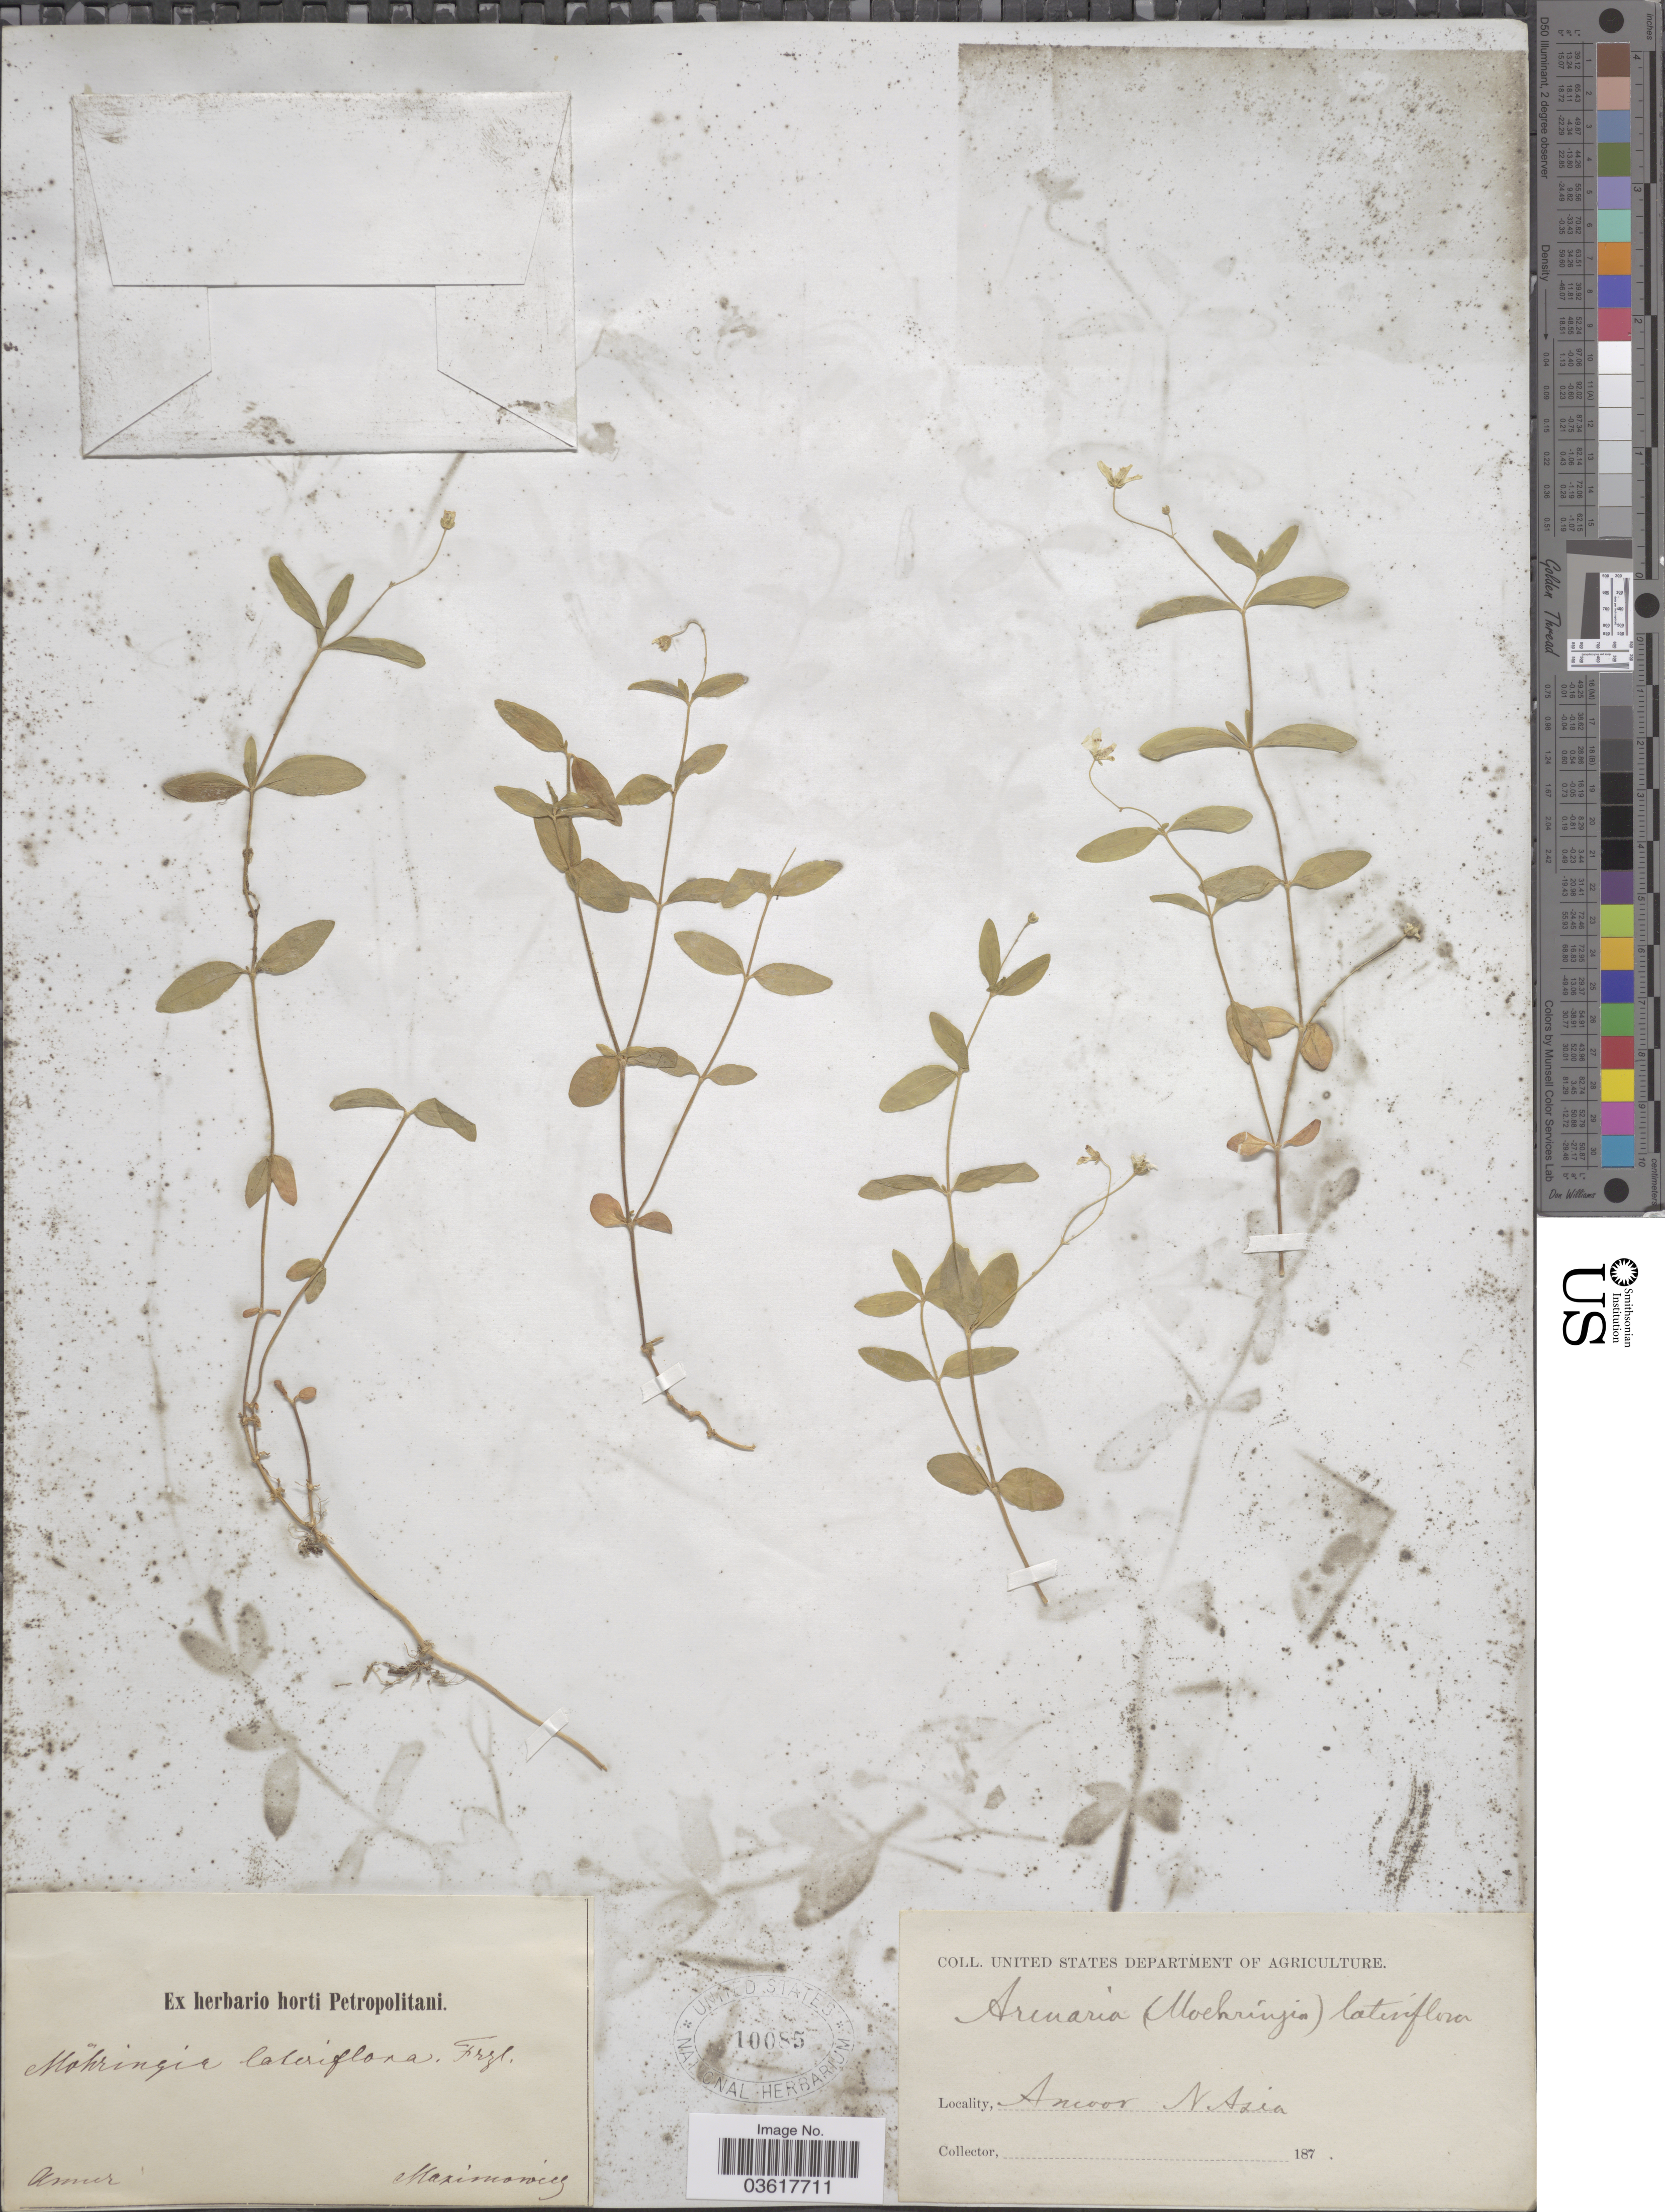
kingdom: Plantae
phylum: Tracheophyta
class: Magnoliopsida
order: Caryophyllales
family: Caryophyllaceae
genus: Moehringia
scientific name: Moehringia lateriflora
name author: (L.) Fenzl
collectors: Maximowicz, --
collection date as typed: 187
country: Russian Federation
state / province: Amur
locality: Amoor. N. Asia.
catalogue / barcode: US 10085